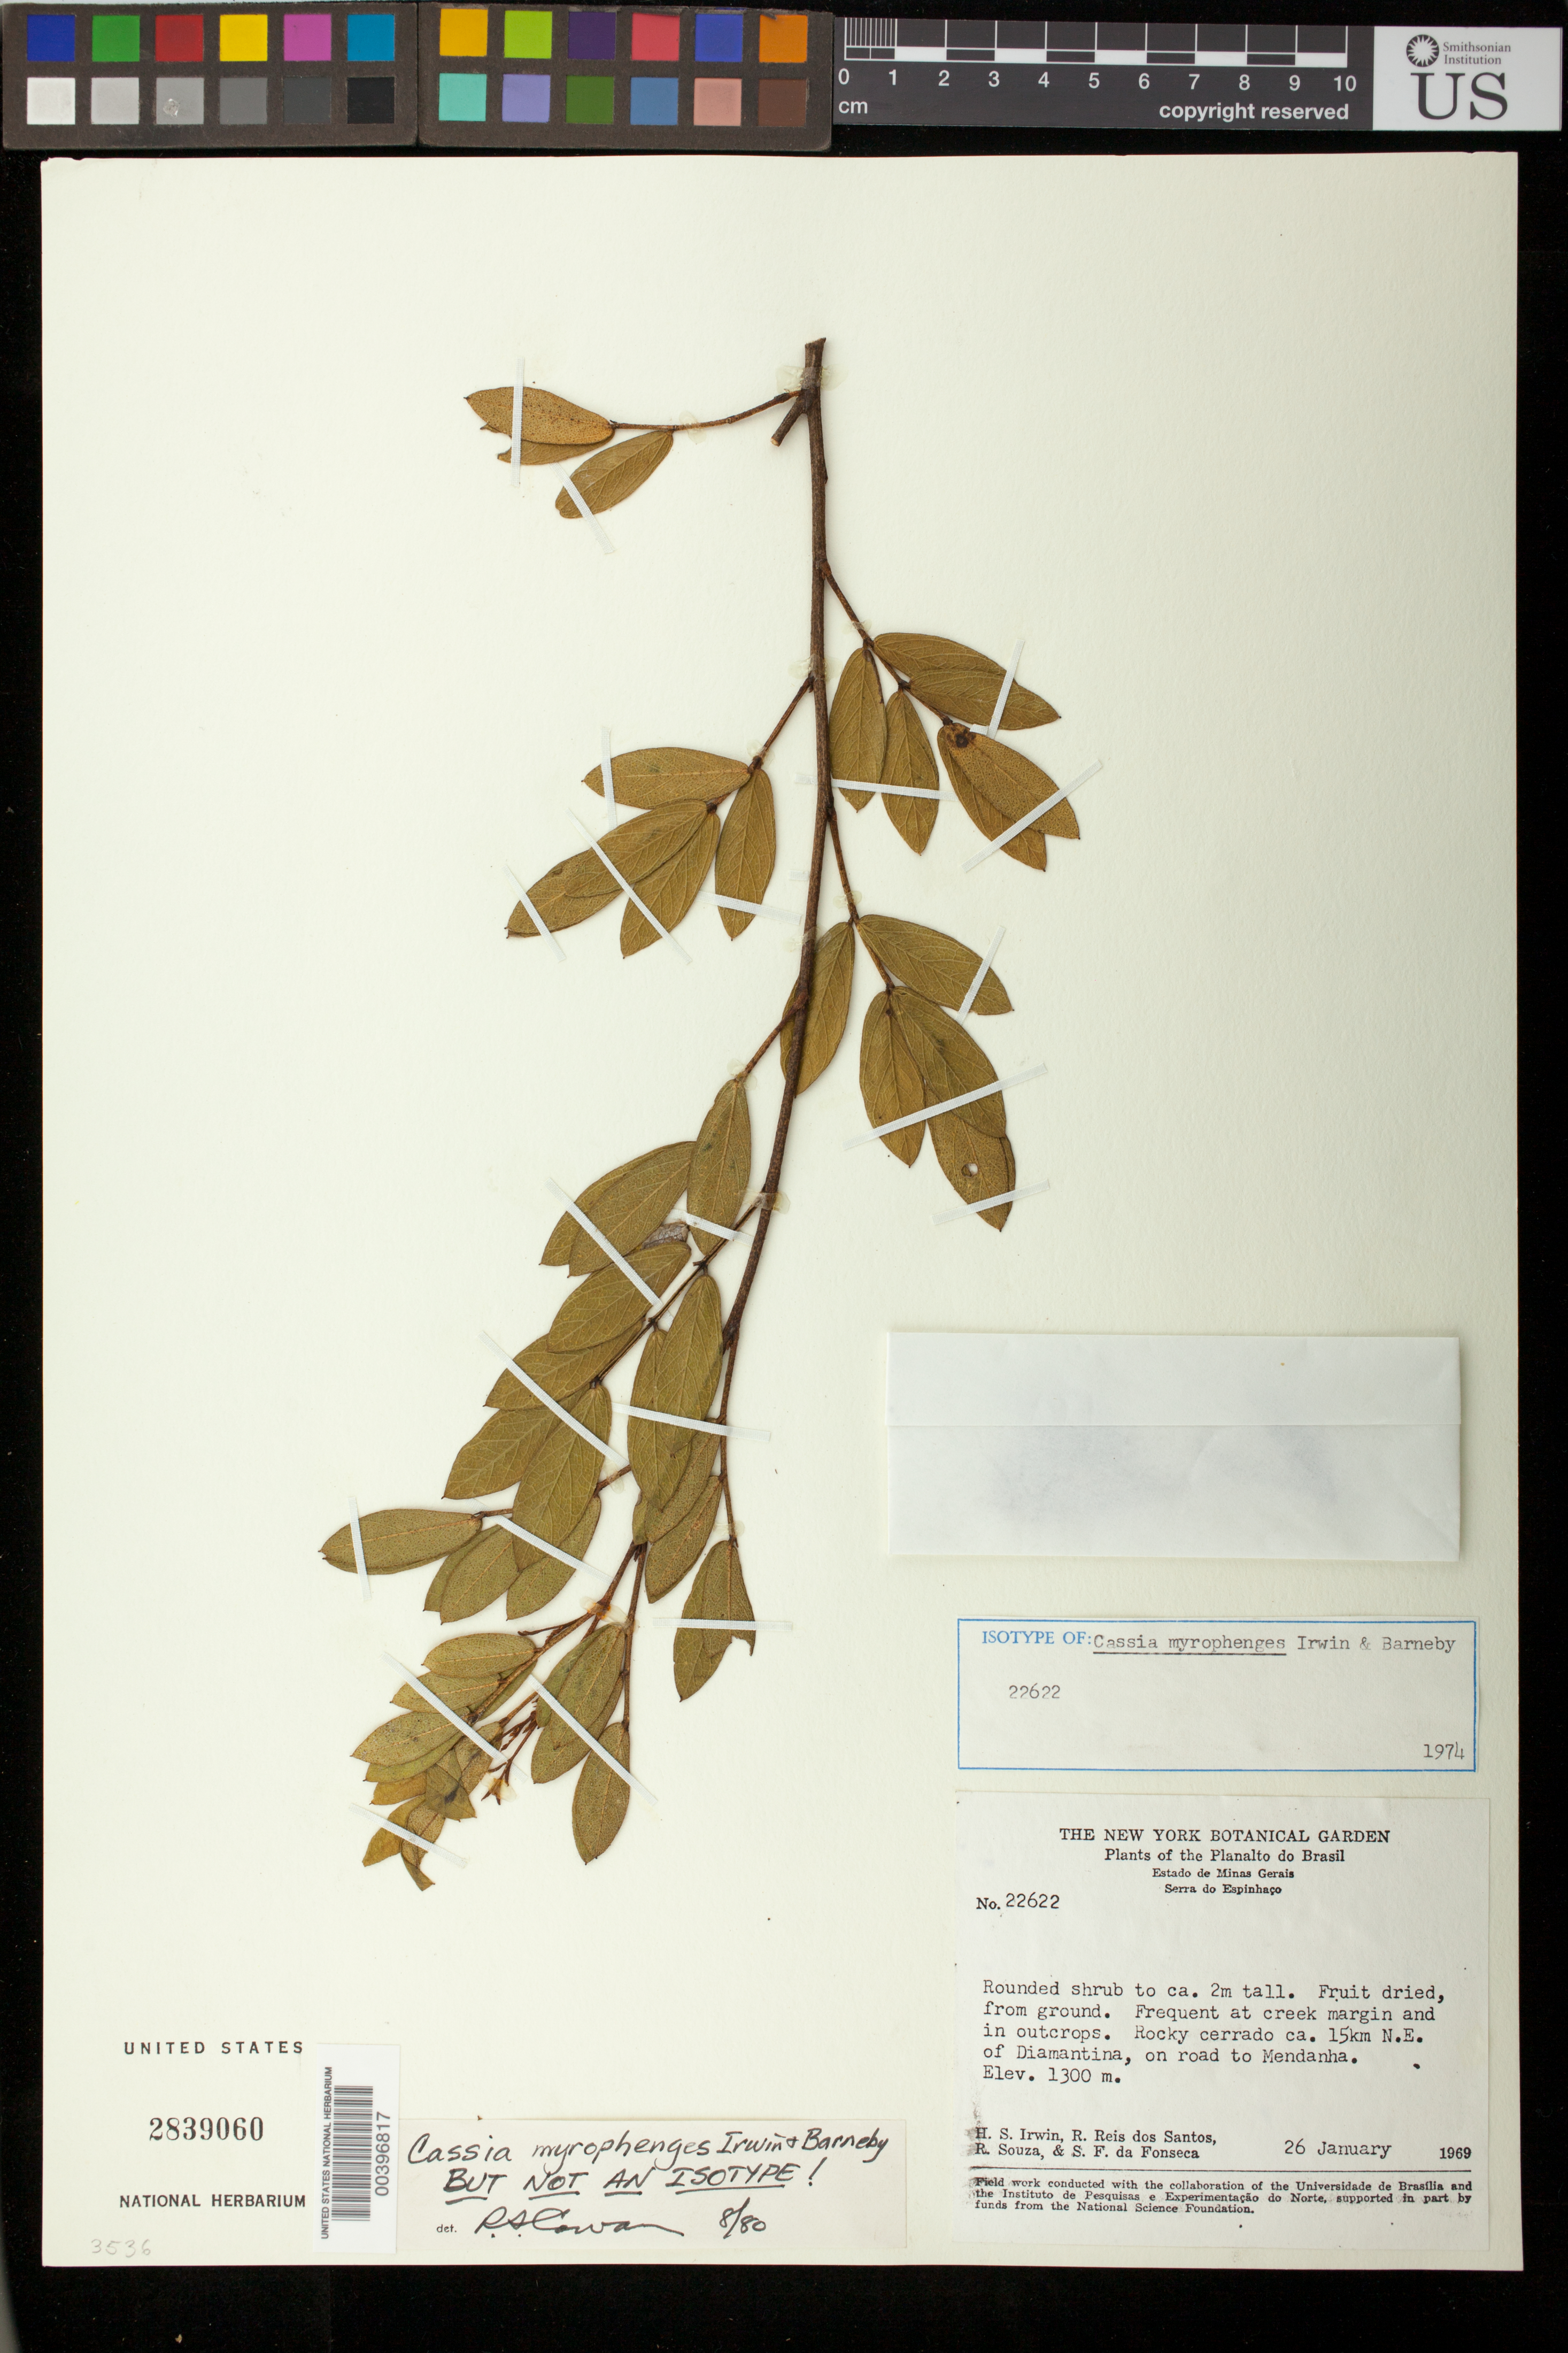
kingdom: Plantae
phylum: Tracheophyta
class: Magnoliopsida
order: Fabales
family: Fabaceae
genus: Chamaecrista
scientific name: Chamaecrista myrophenges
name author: (H.S. Irwin & Barneby) H.S. Irwin & Barneby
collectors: H. Irwin, R. G. P. Santos, R. Souza & S. F. Fonsêca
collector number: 22622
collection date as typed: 26 Jan 1969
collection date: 1969-01-26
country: Brazil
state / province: Minas Gerais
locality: Planalto do Brasil, Serra do Espinhaco; Ca. 15 km N.E. of Diamantina, on road to Mendanha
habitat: Frequent at creek margin and in outcrops; rocky cerrado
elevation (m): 1300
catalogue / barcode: US 2839060